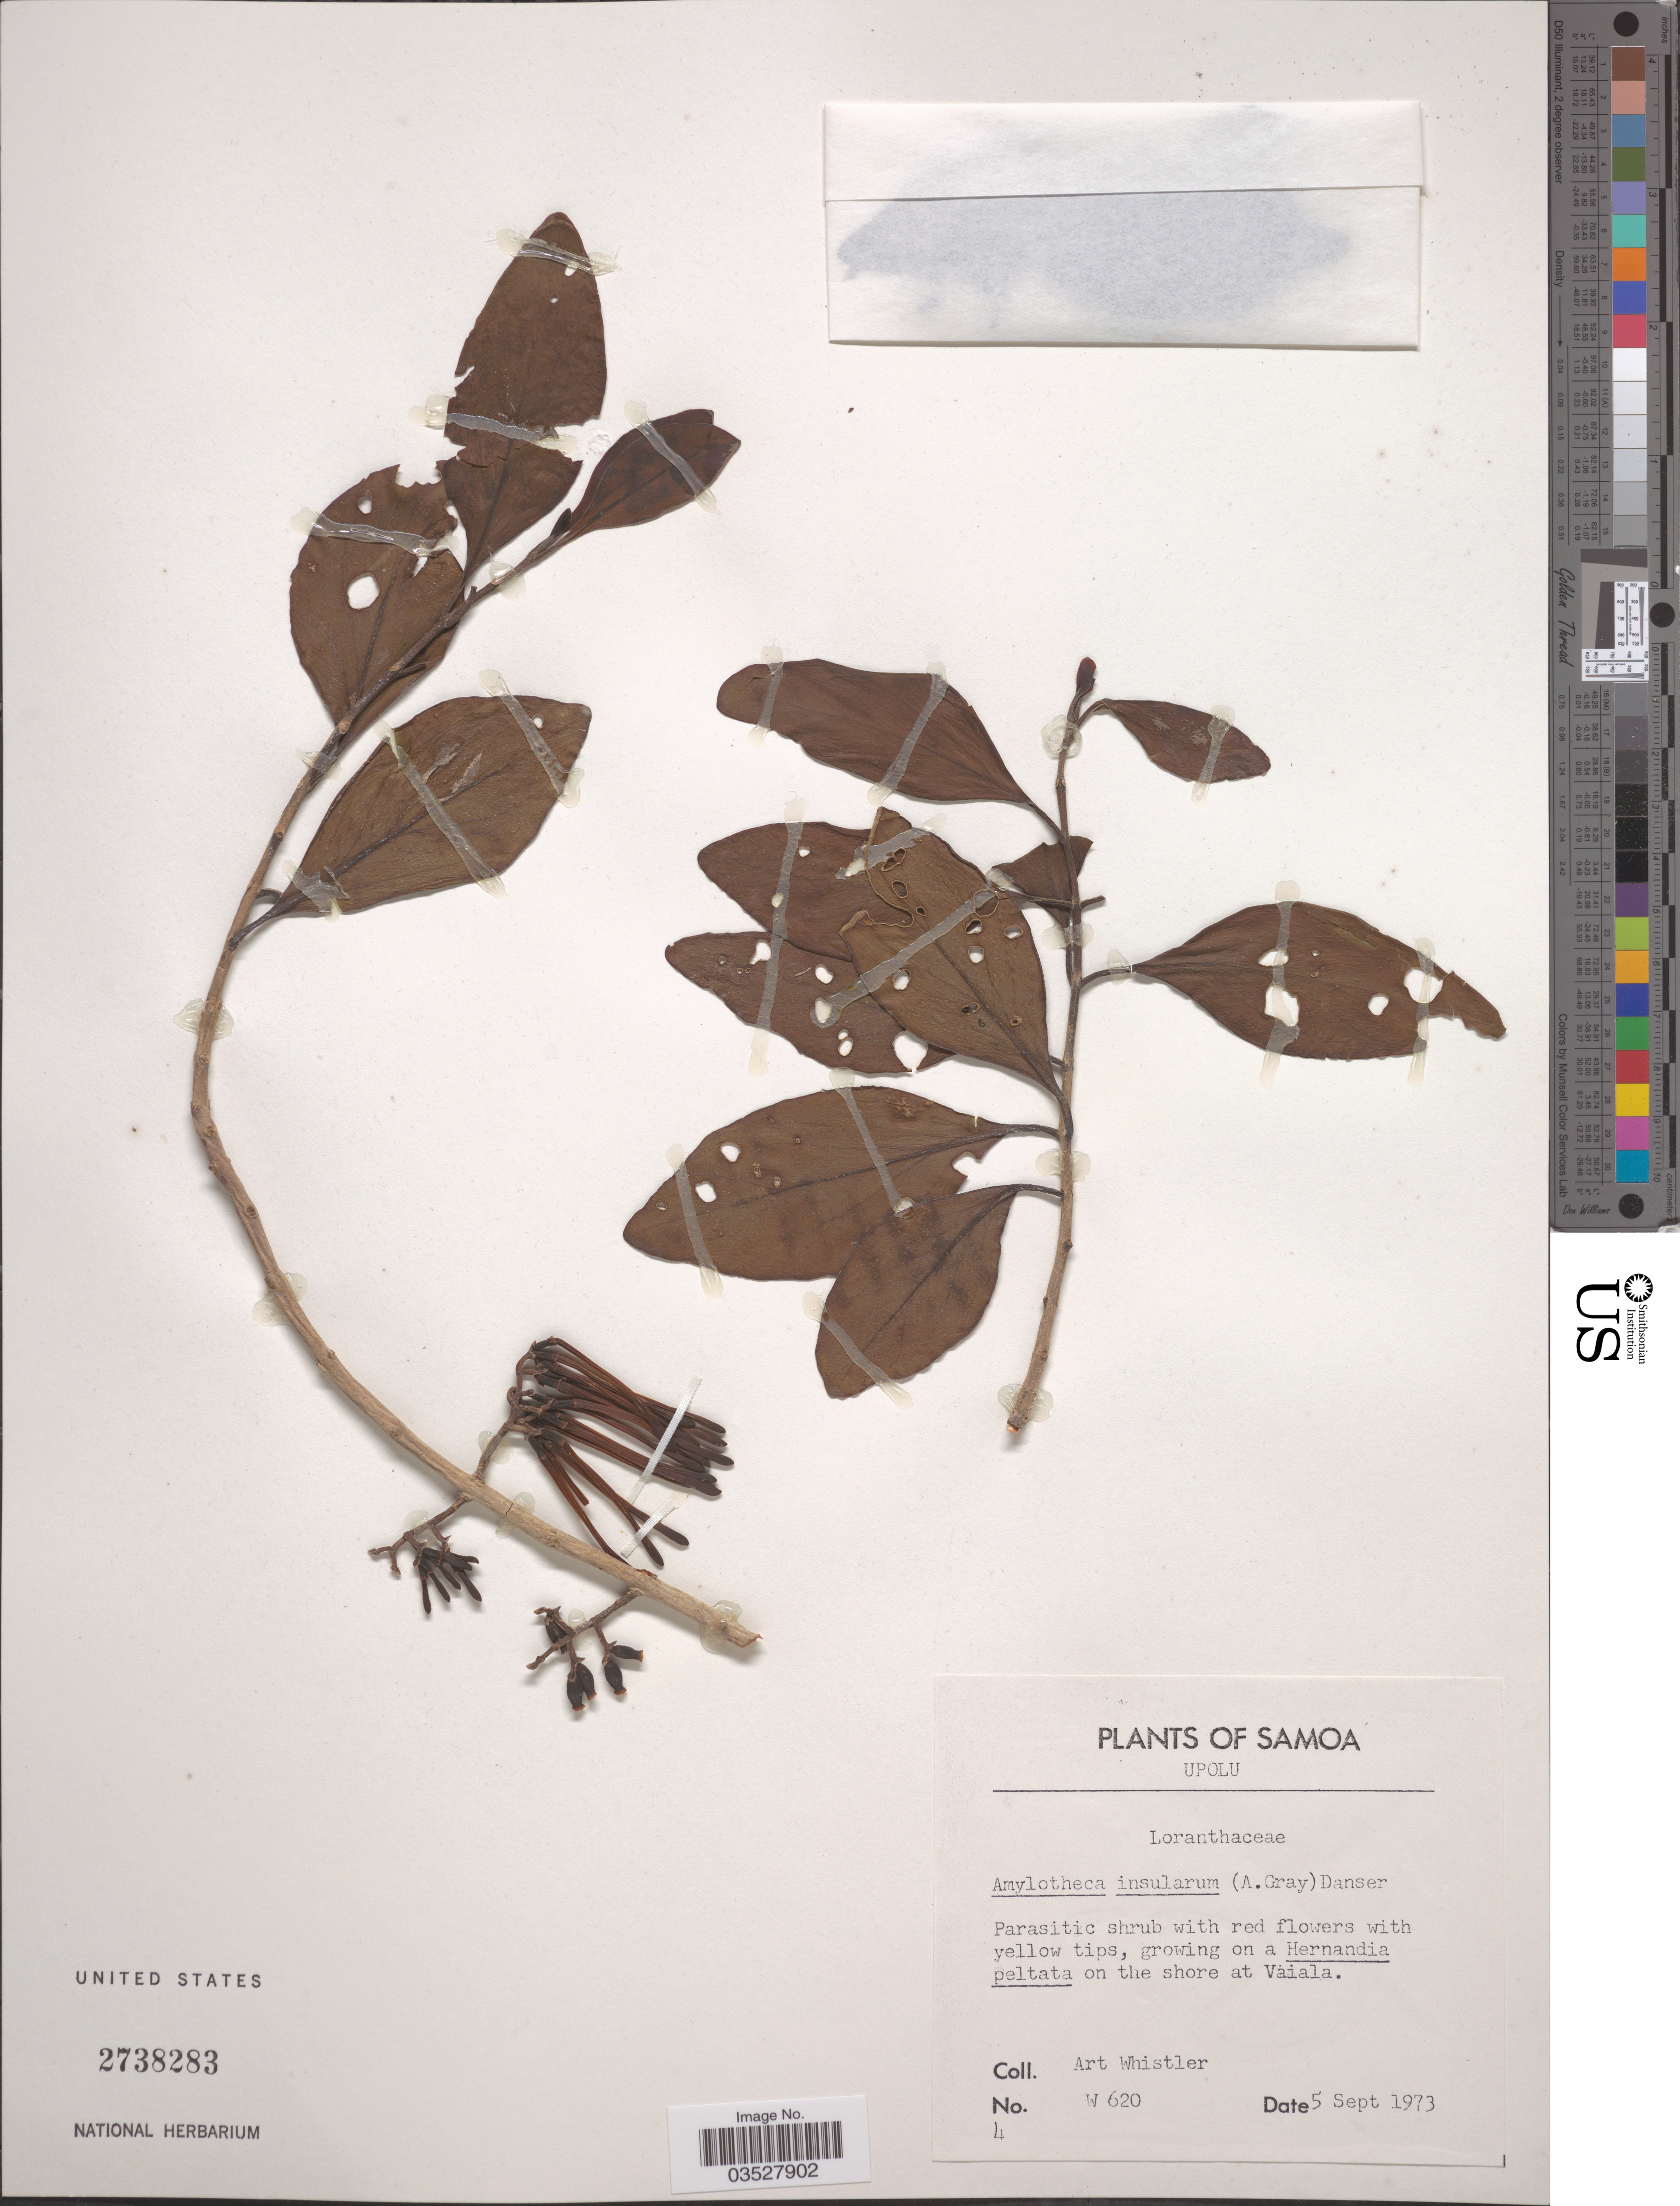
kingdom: Plantae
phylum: Tracheophyta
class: Magnoliopsida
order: Santalales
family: Loranthaceae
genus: Amylotheca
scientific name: Amylotheca insularum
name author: (A. Gray) Danser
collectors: A. Whistler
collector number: W620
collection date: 1973-09-05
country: Samoa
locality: Samoa. Upolu. On the shore at Vaiala.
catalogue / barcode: US 2738283